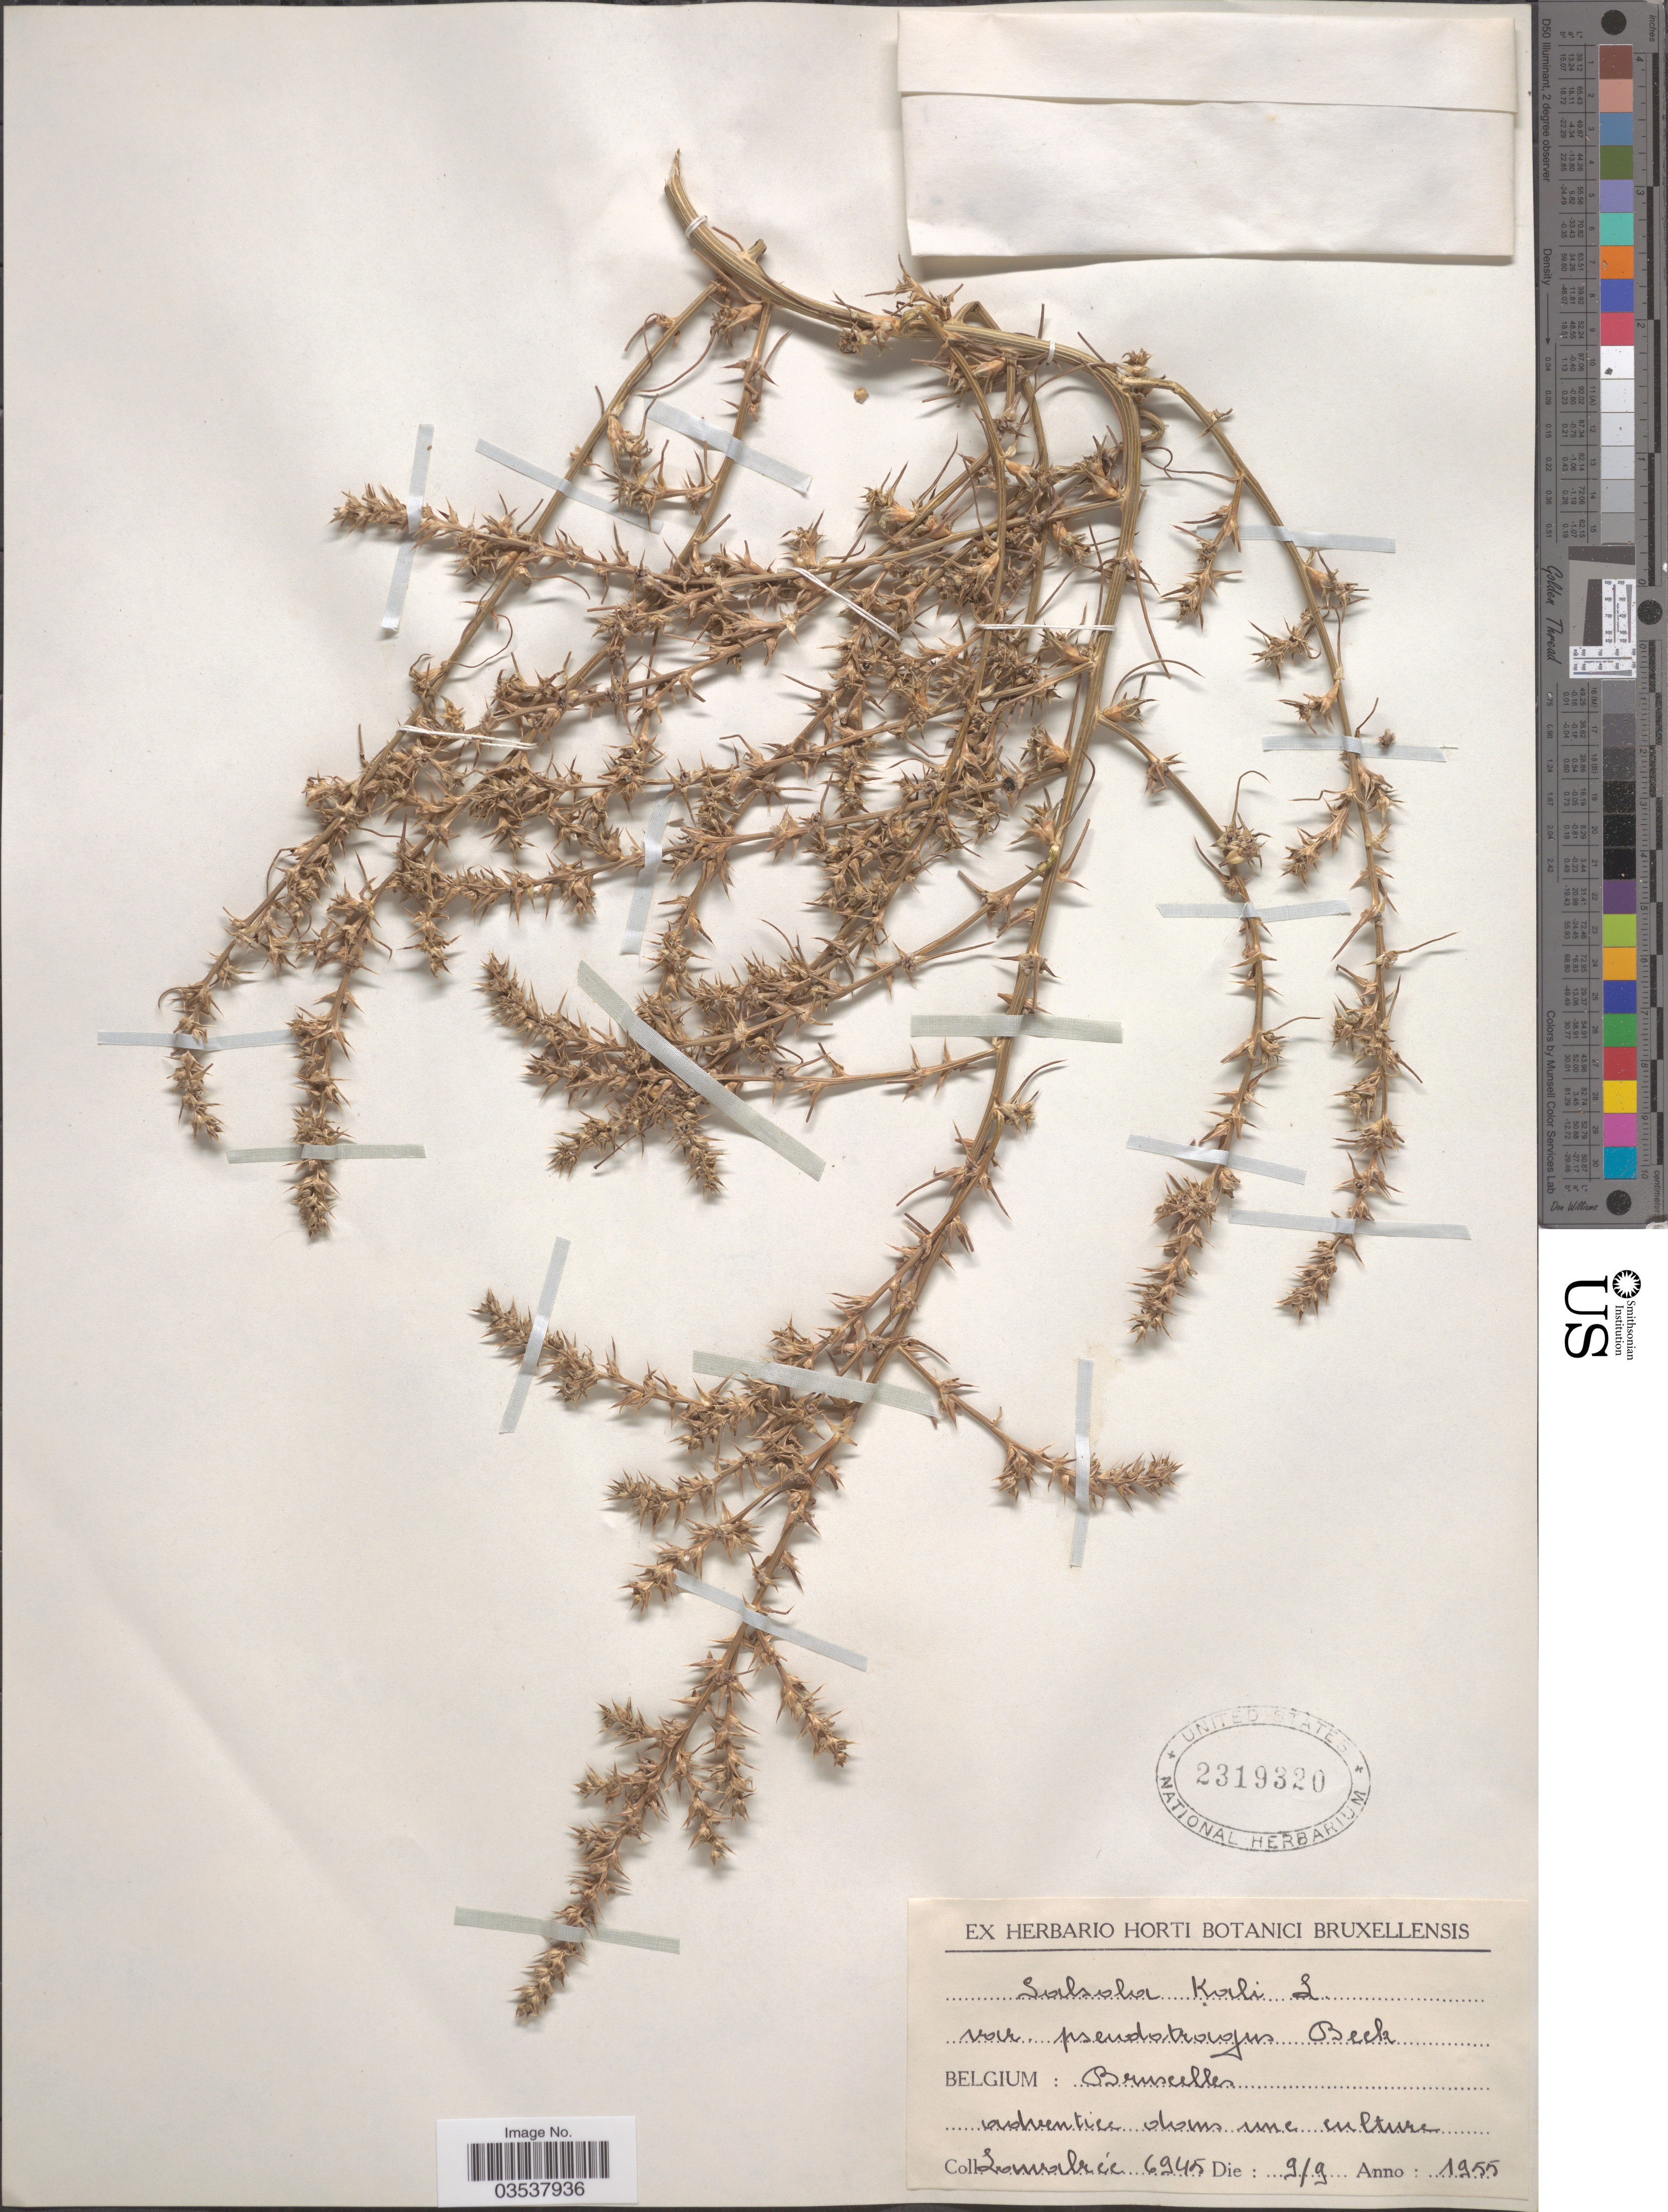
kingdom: Plantae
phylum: Tracheophyta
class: Magnoliopsida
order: Caryophyllales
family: Amaranthaceae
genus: Salsola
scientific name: Salsola kali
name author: L.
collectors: Lawalrée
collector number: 6945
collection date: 1955-09-09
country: Belgium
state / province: Brussels, Capital District of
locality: Bruxelles.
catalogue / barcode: US 2319320